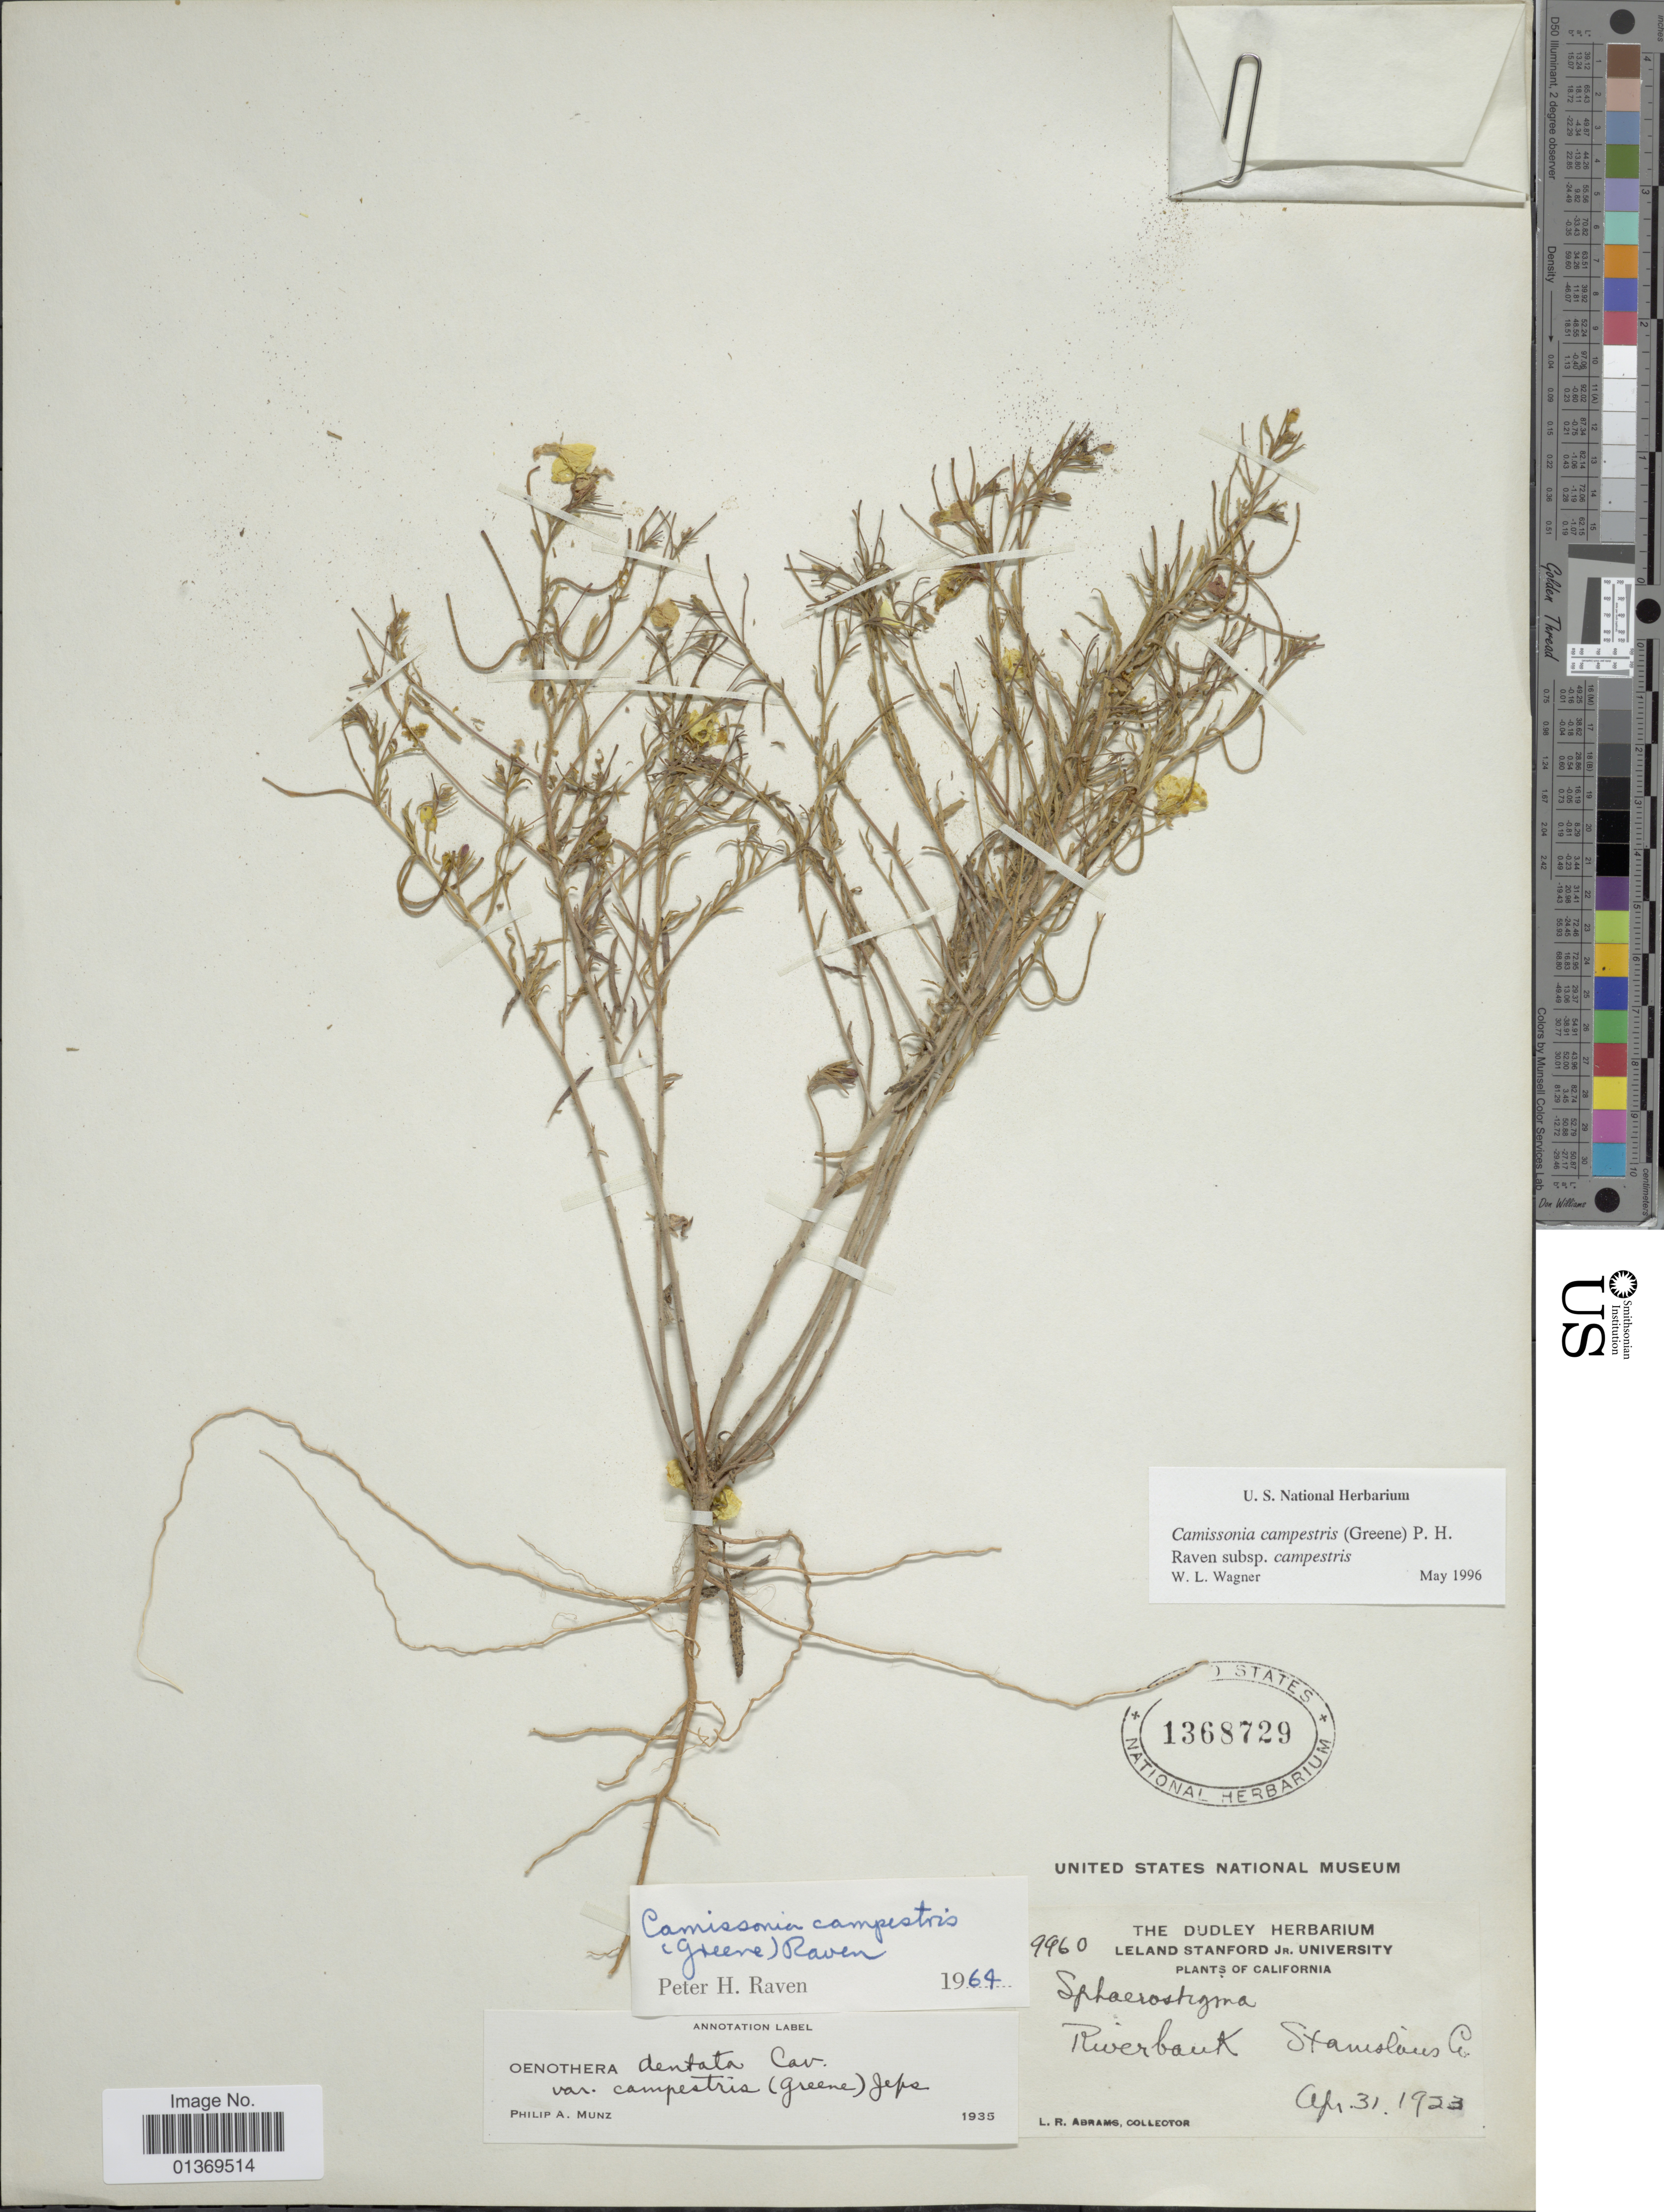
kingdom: Plantae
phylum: Tracheophyta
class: Magnoliopsida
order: Myrtales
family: Onagraceae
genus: Camissonia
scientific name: Camissonia campestris subsp. campestris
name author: (Greene) P.H. Raven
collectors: L. Abrams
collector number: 9960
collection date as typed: Transcribed d/m/y: 31/4/1923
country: United States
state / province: California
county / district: Stanislaus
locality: Riverbank Stanislaus Co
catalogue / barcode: US 1368729